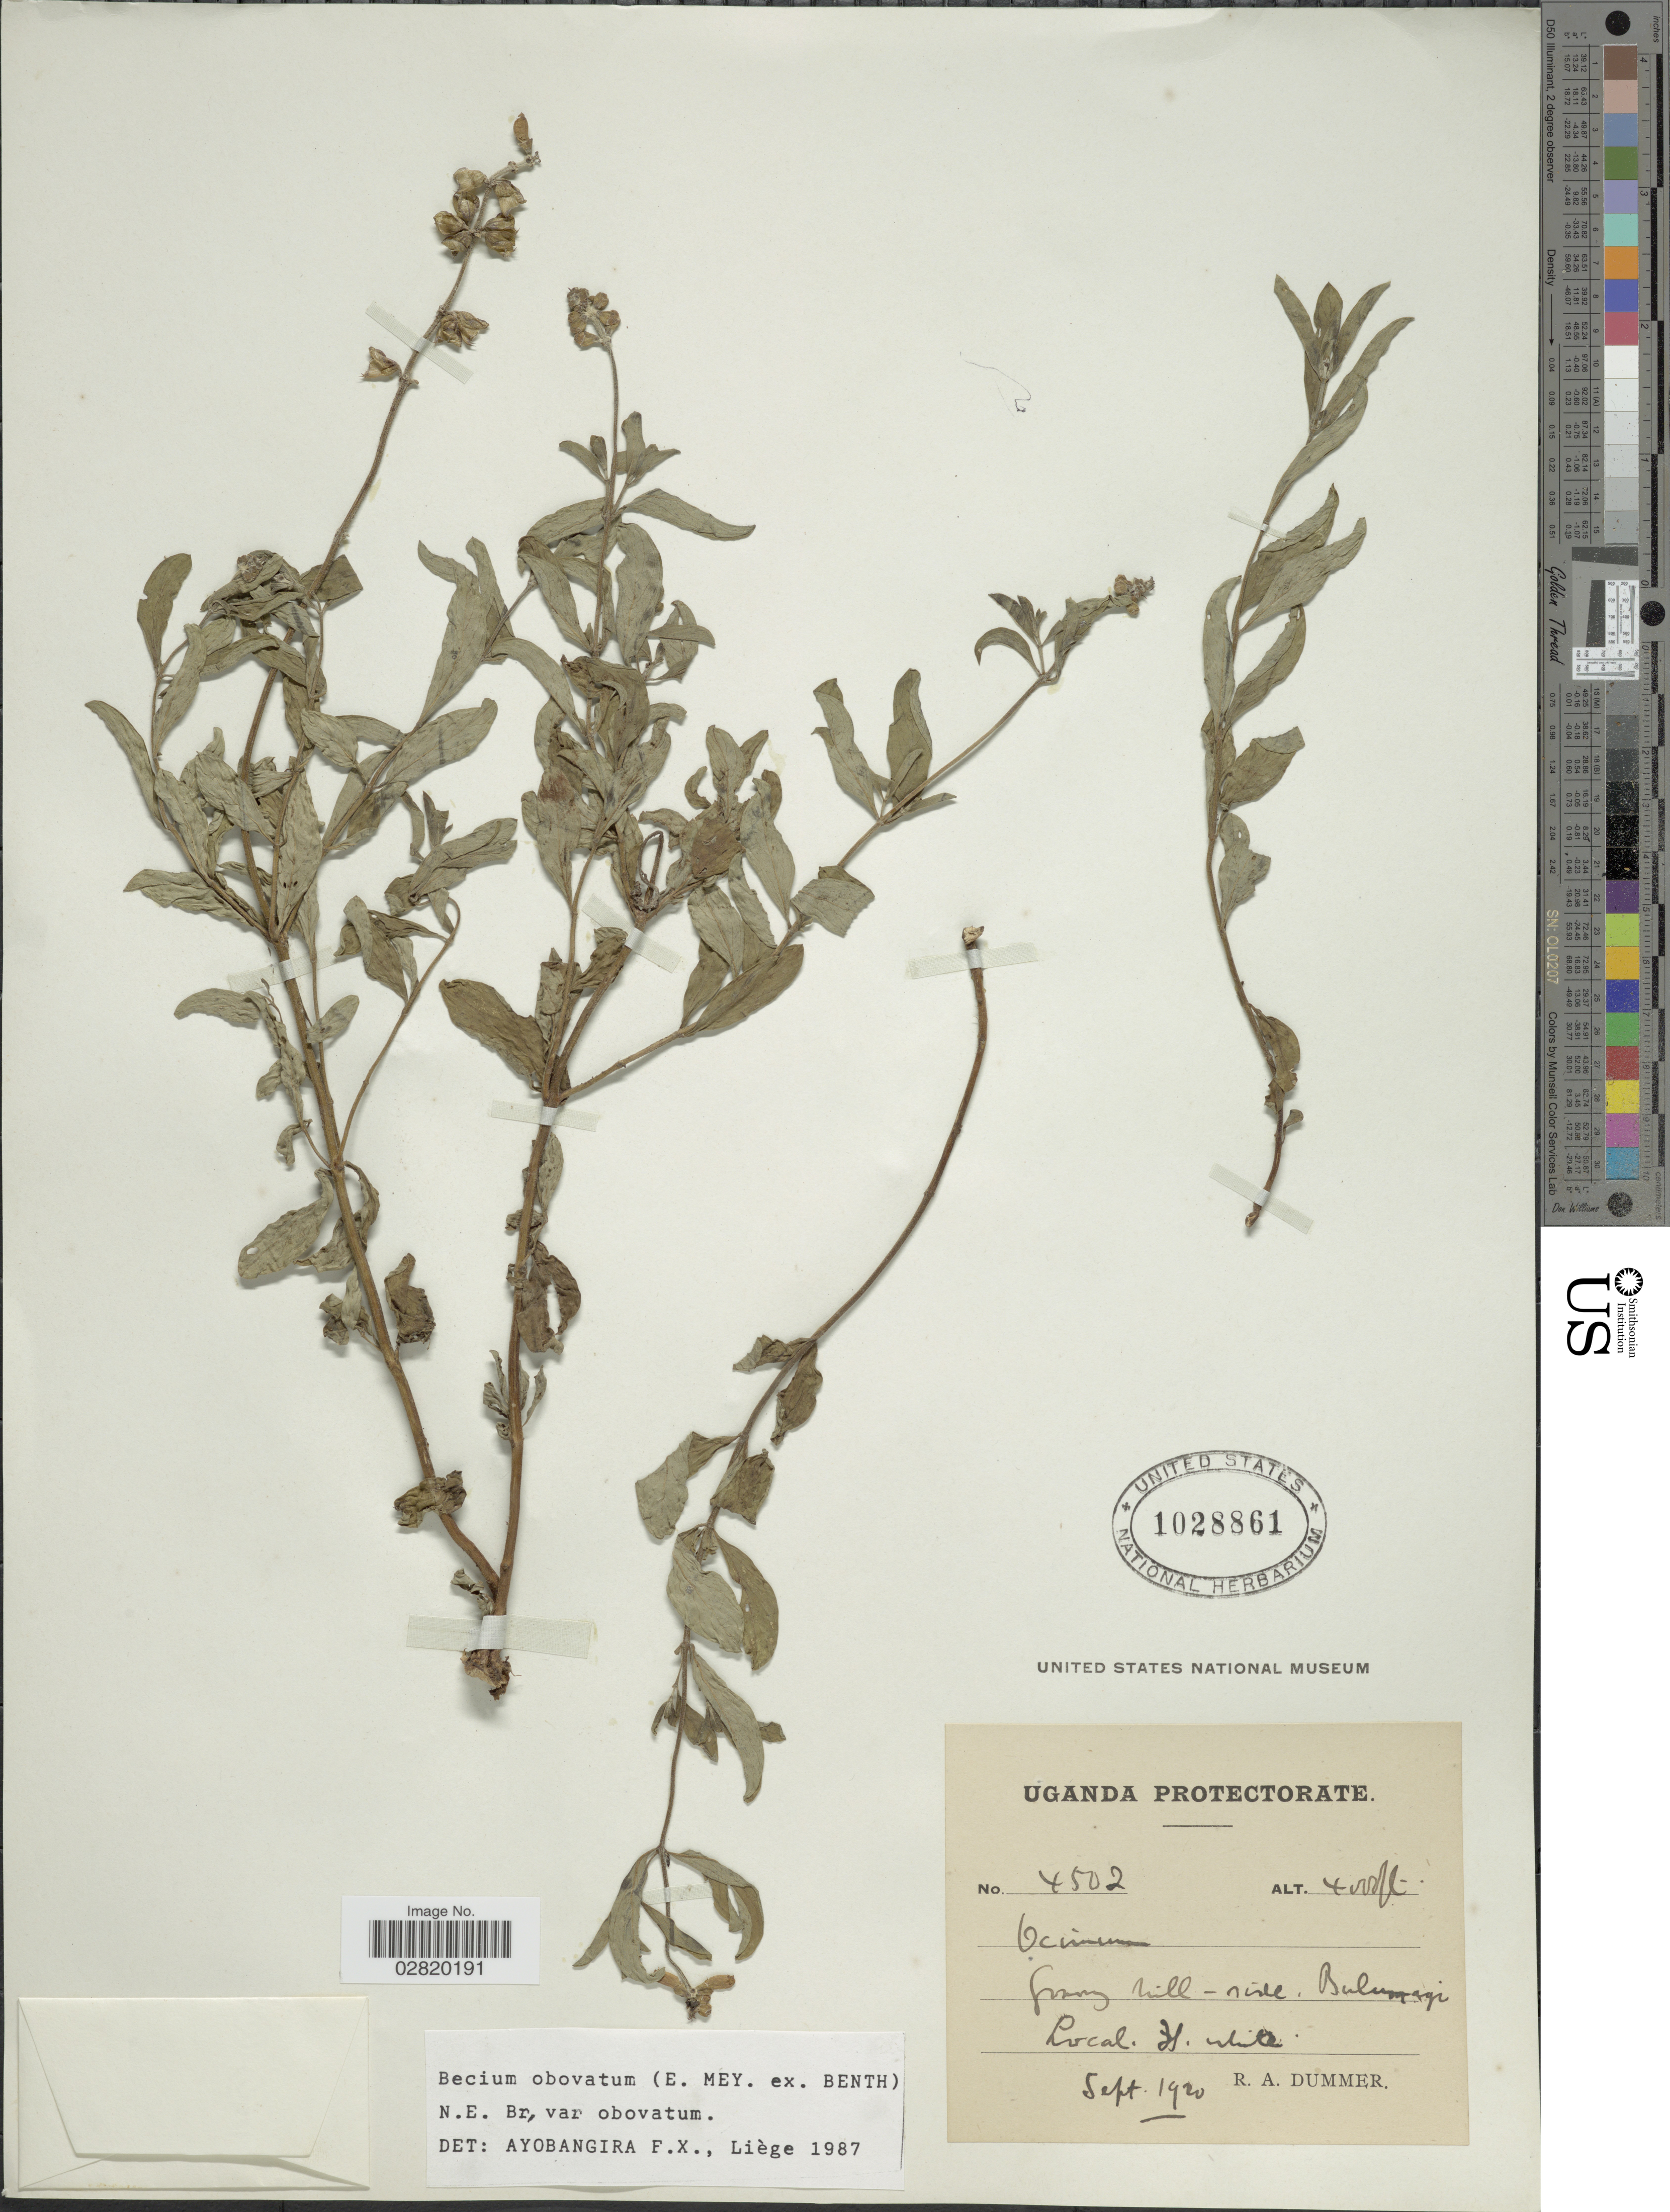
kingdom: Plantae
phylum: Tracheophyta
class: Magnoliopsida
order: Lamiales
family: Lamiaceae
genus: Becium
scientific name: Becium obovatum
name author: (E. Mey. ex Benth.) N.E. Br.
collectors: R. Dümmer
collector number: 4502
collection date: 1920-09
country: Uganda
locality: Uganda Protectorate, Grassy hill-side, Bulumagi.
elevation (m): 1219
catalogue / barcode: US 1028861